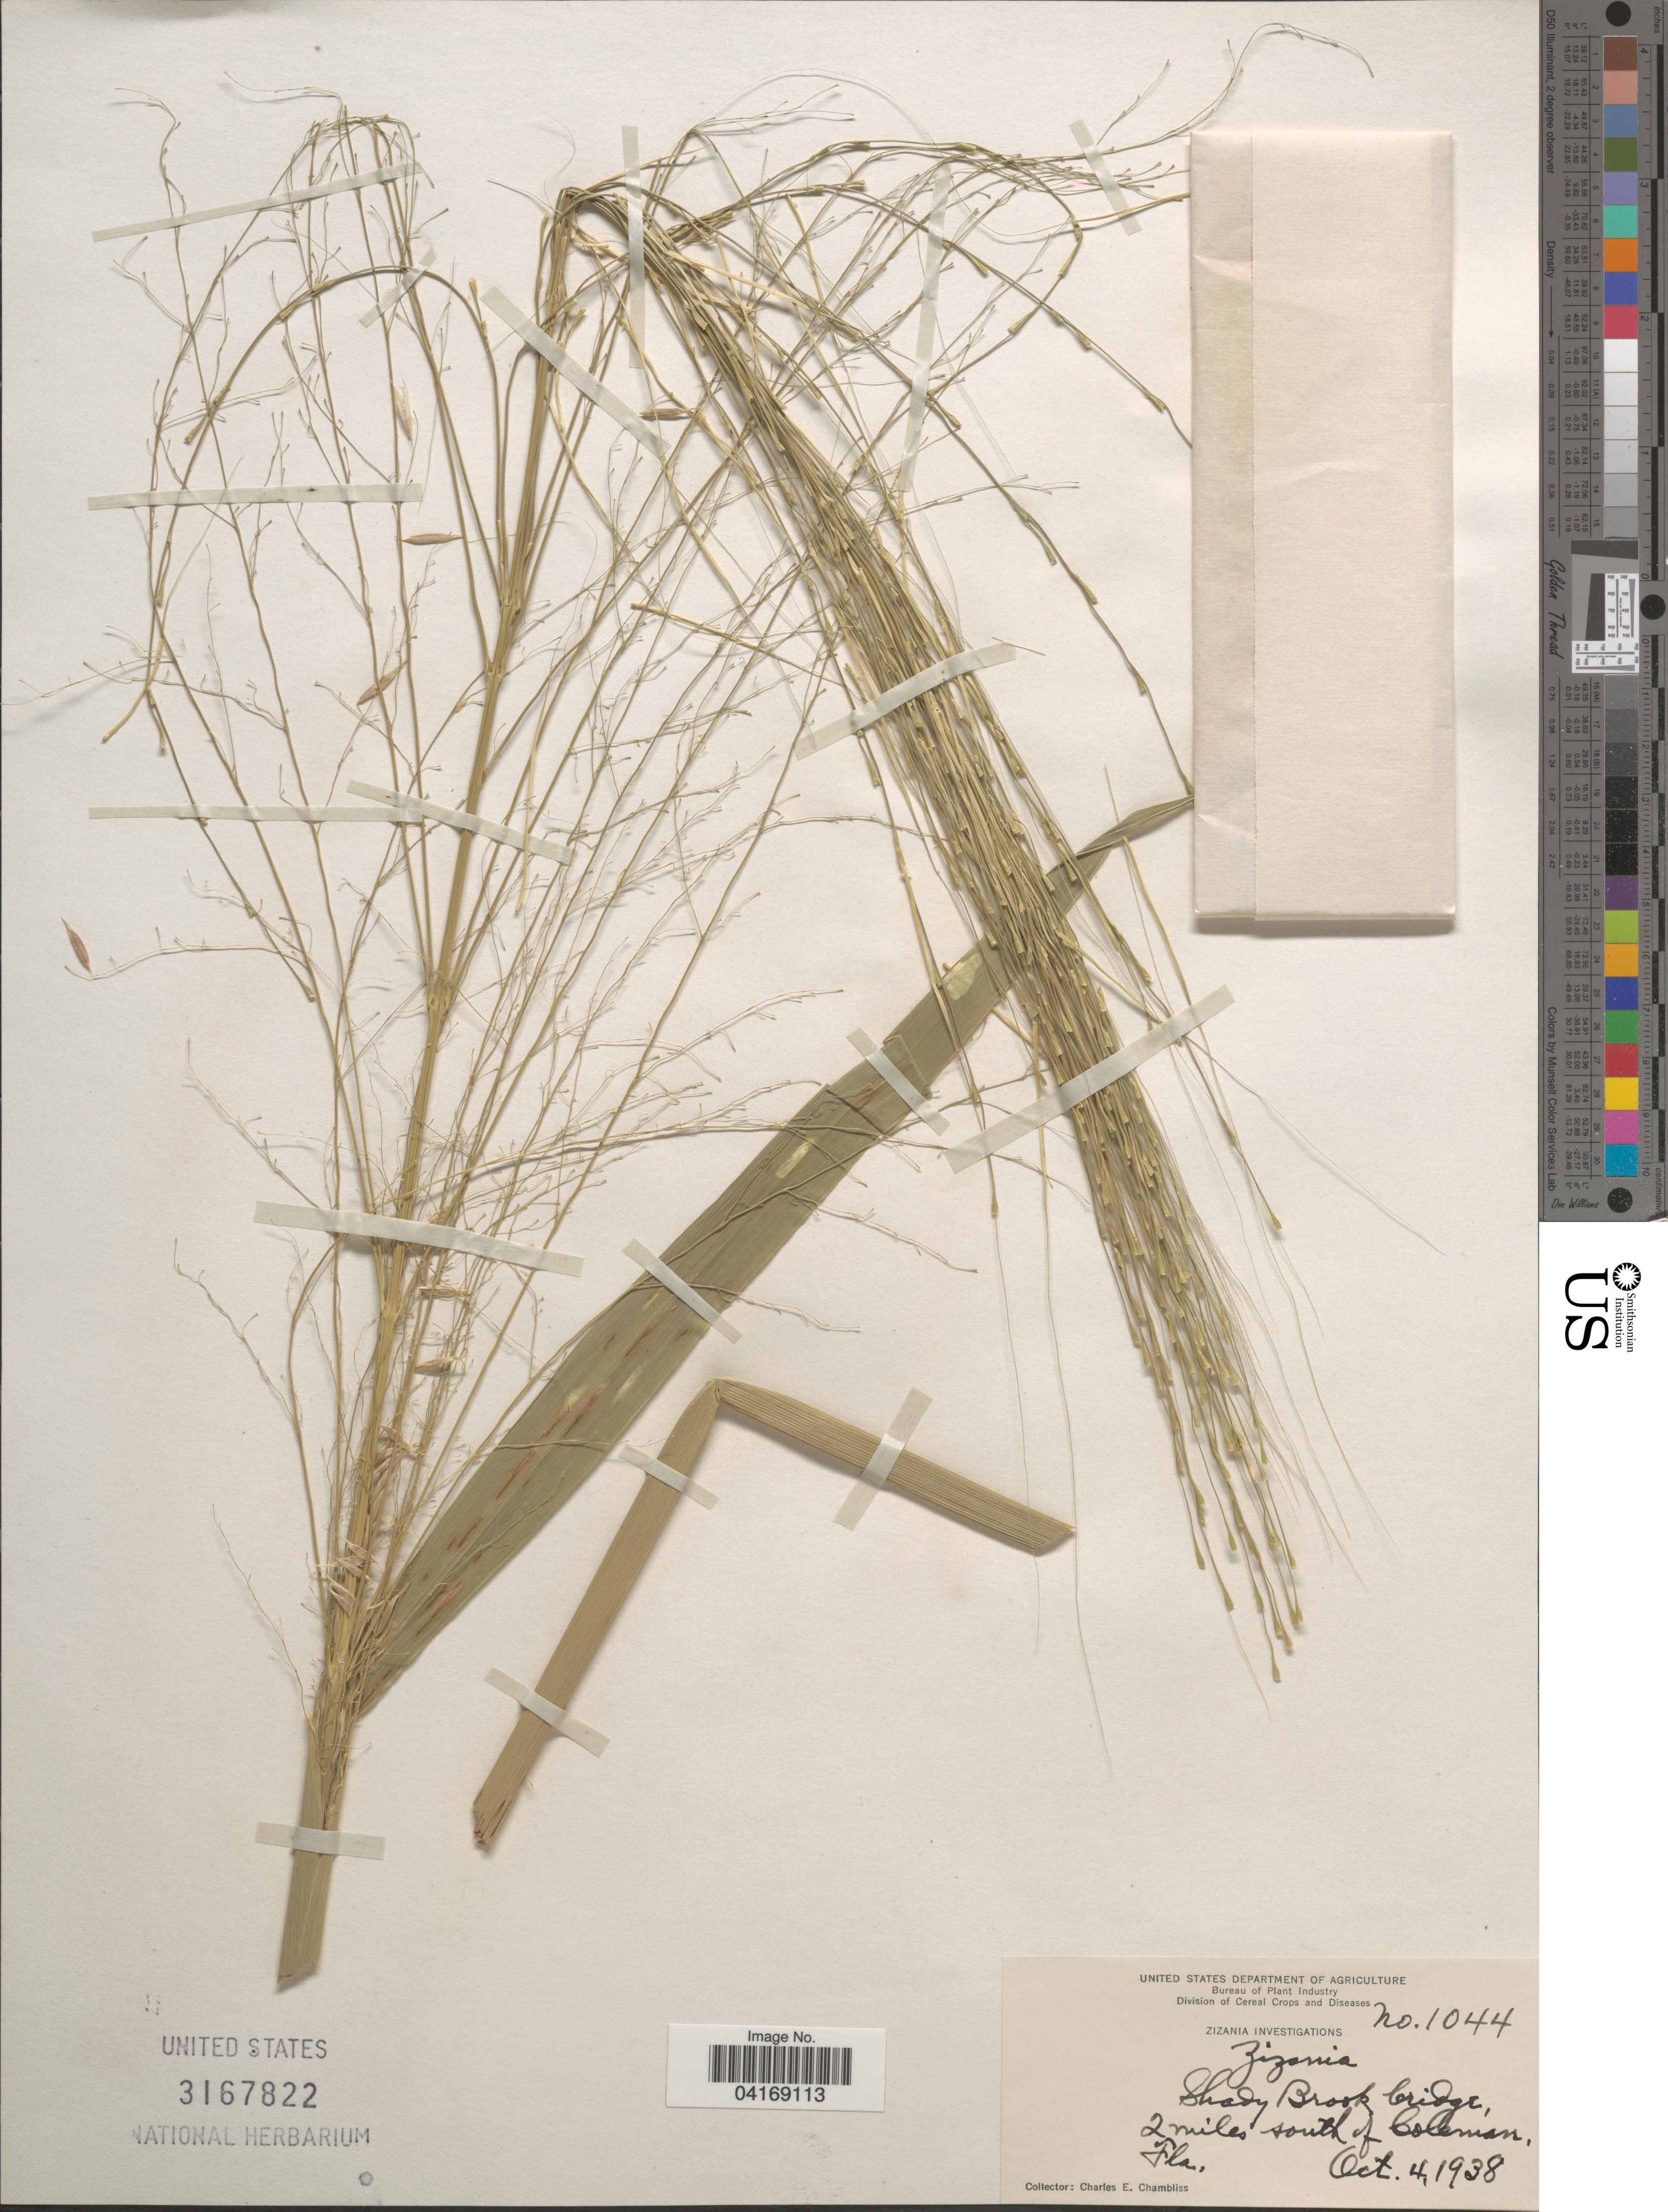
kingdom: Plantae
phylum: Tracheophyta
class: Liliopsida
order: Poales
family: Poaceae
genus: Zizania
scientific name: Zizania sp.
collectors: C. Chambliss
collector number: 1044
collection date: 1938-10-04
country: United States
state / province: Florida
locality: Shady Brook bridge. 2 miles south of Coleman.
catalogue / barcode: US 3167822